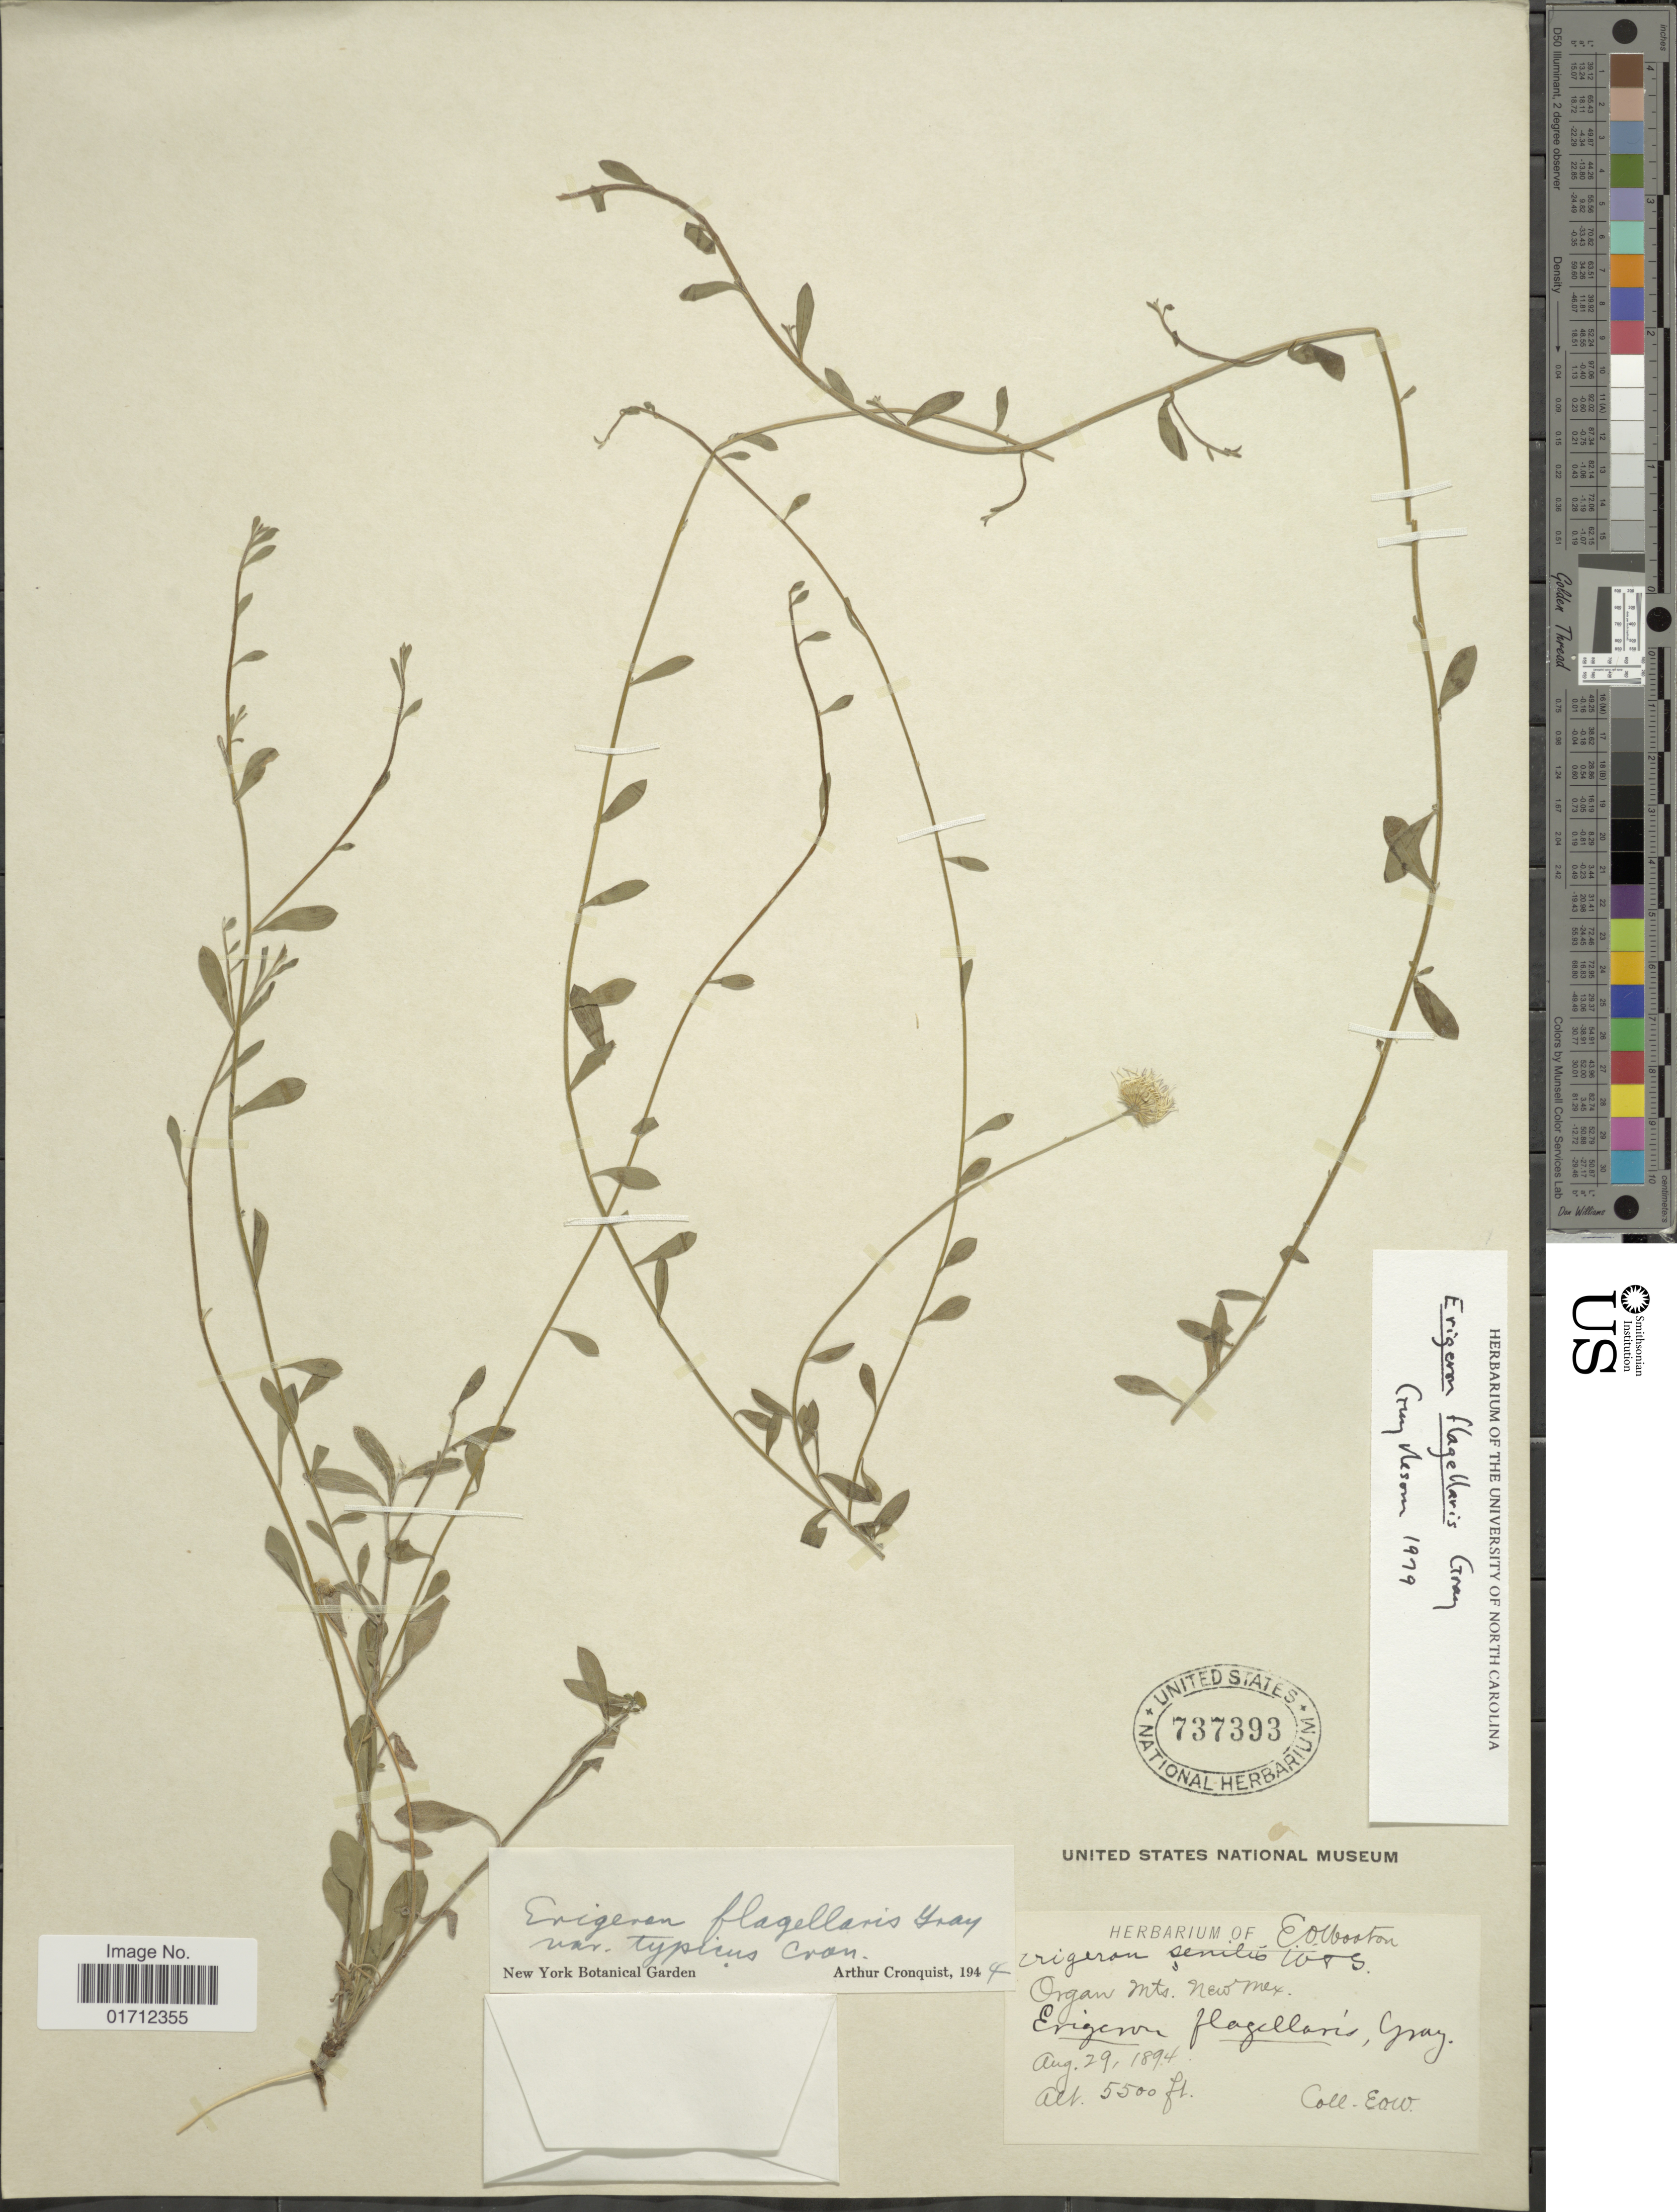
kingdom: Plantae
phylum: Tracheophyta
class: Magnoliopsida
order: Asterales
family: Asteraceae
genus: Erigeron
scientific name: Erigeron flagellaris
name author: A. Gray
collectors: E. O. Wooton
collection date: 1894-08-29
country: United States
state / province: New Mexico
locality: Organ Mts.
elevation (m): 1676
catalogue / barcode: US 737393